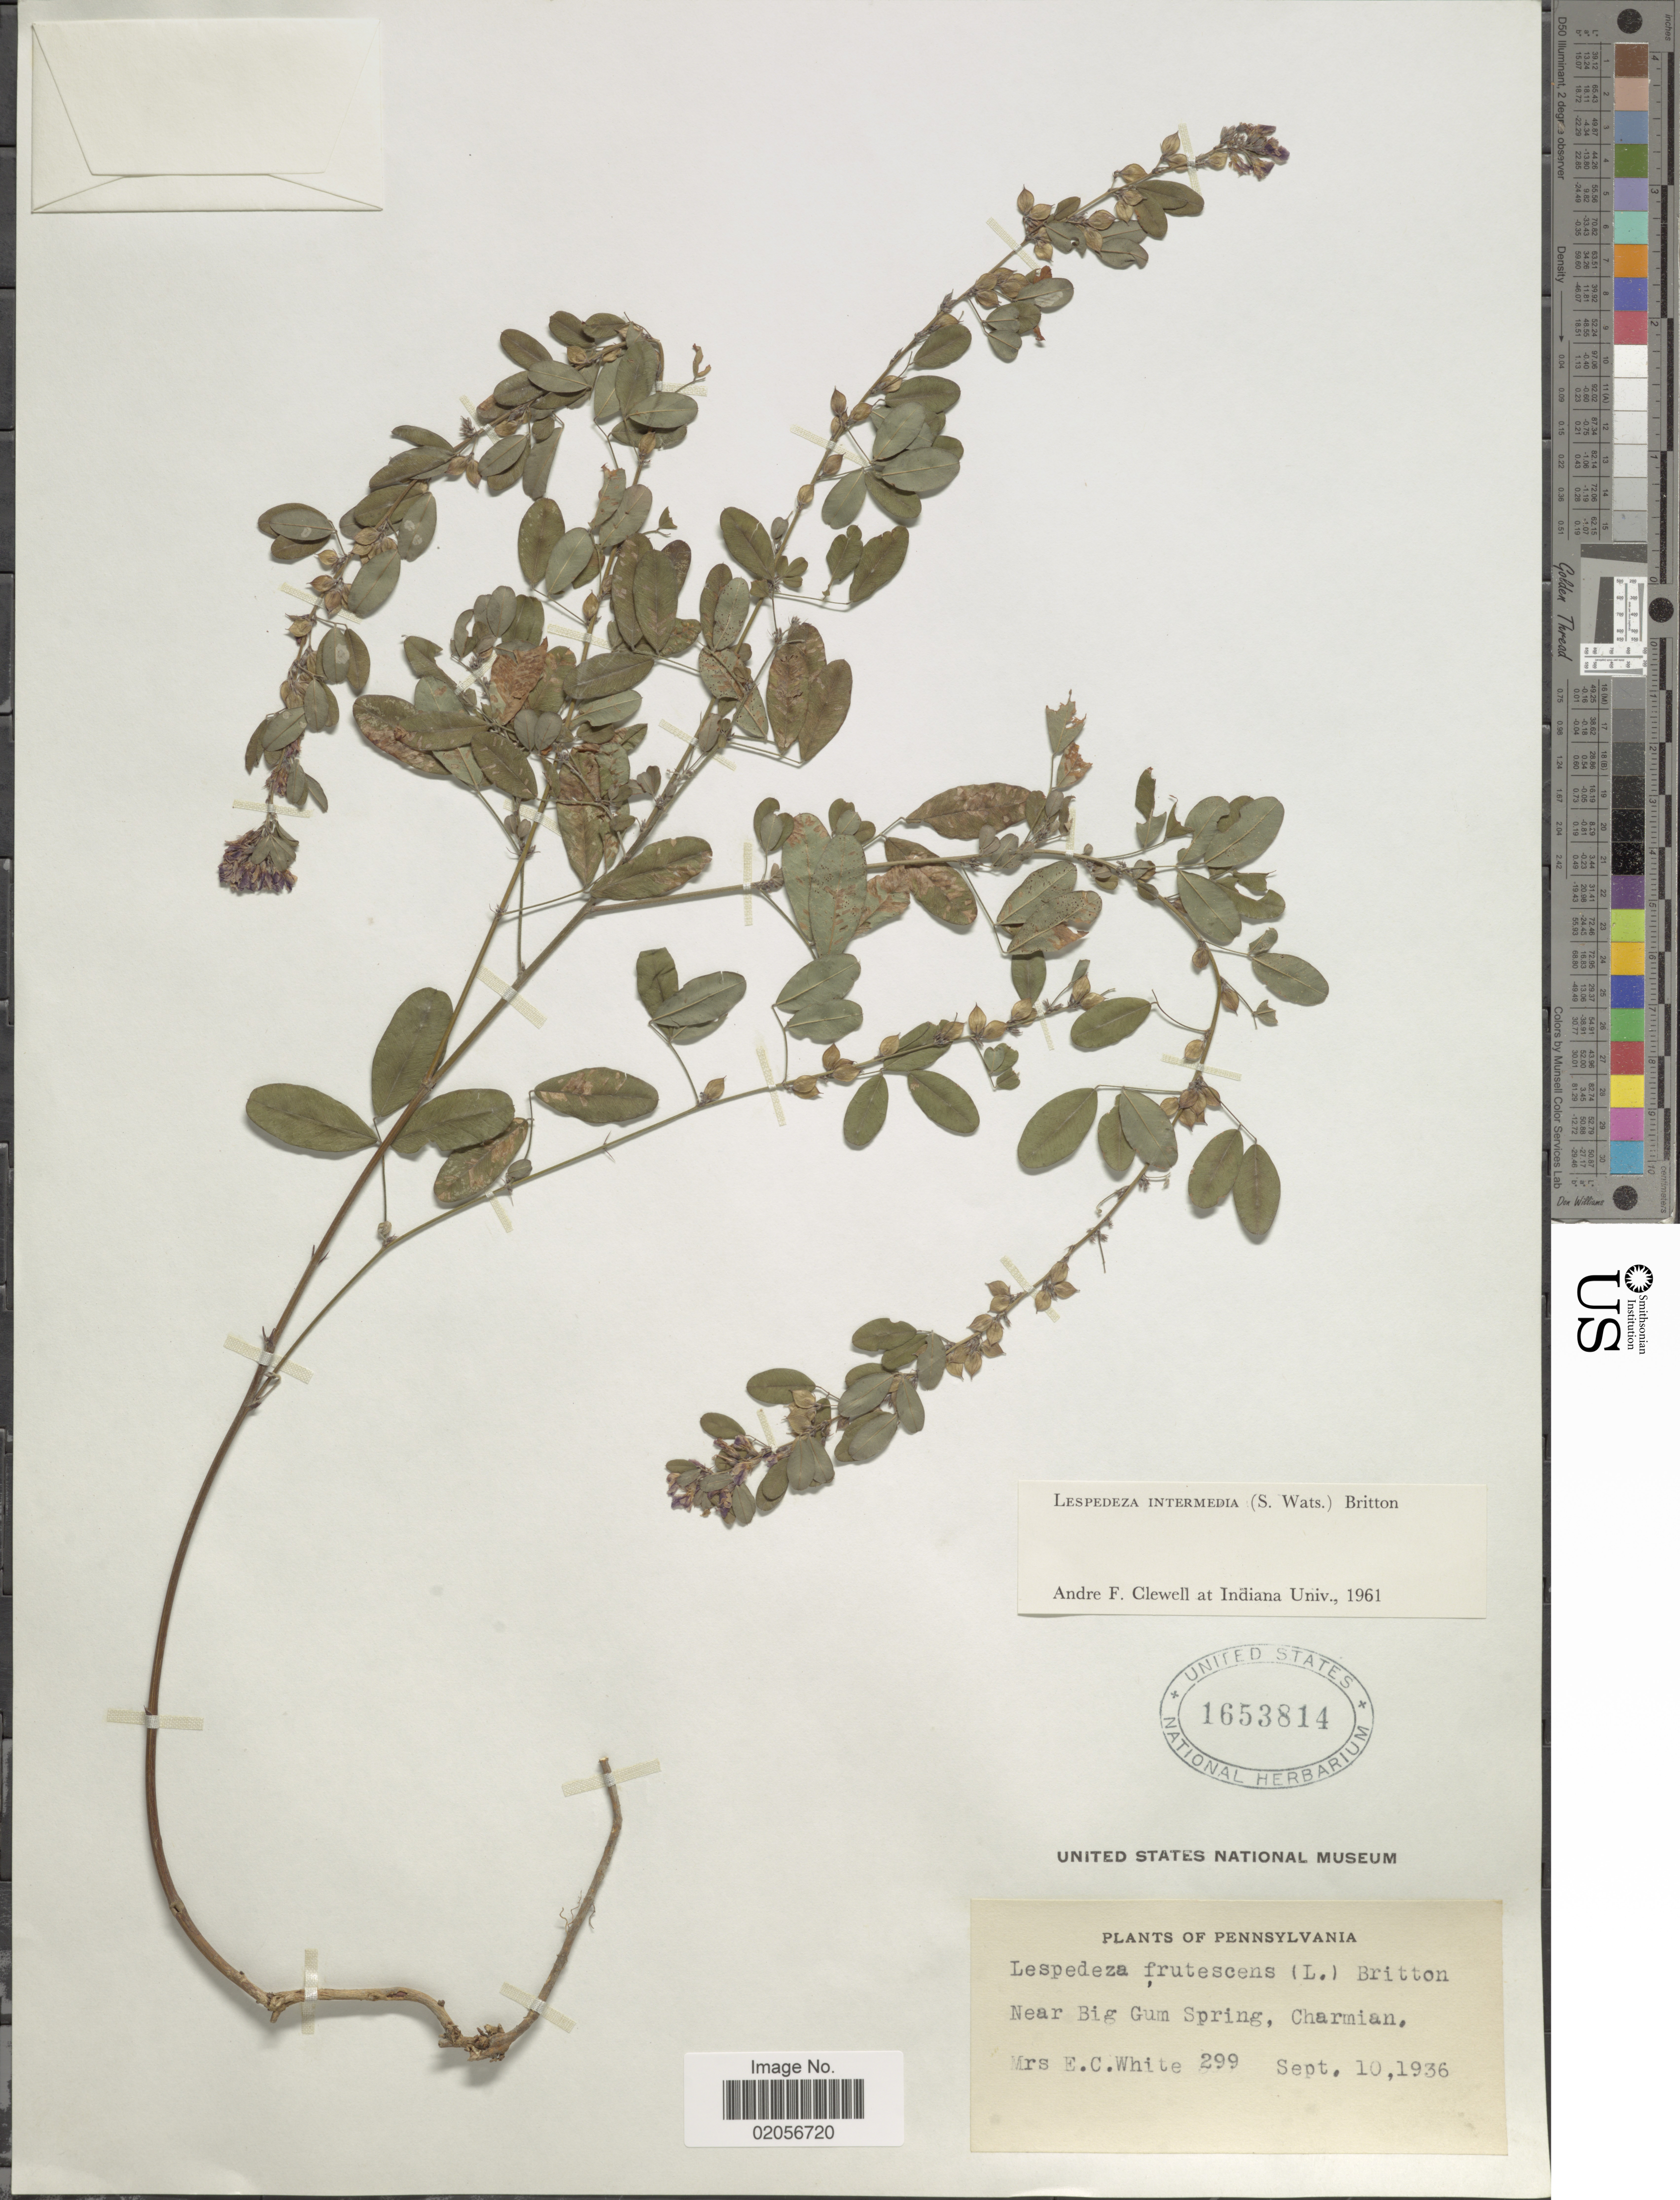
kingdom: Plantae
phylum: Tracheophyta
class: Magnoliopsida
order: Fabales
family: Fabaceae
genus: Lespedeza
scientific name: Lespedeza intermedia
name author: (S. Watson) Britton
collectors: E. C. White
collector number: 299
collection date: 1936-09-10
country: United States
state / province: Pennsylvania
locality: Near Big Gum Spring, Charmain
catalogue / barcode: US 1653814